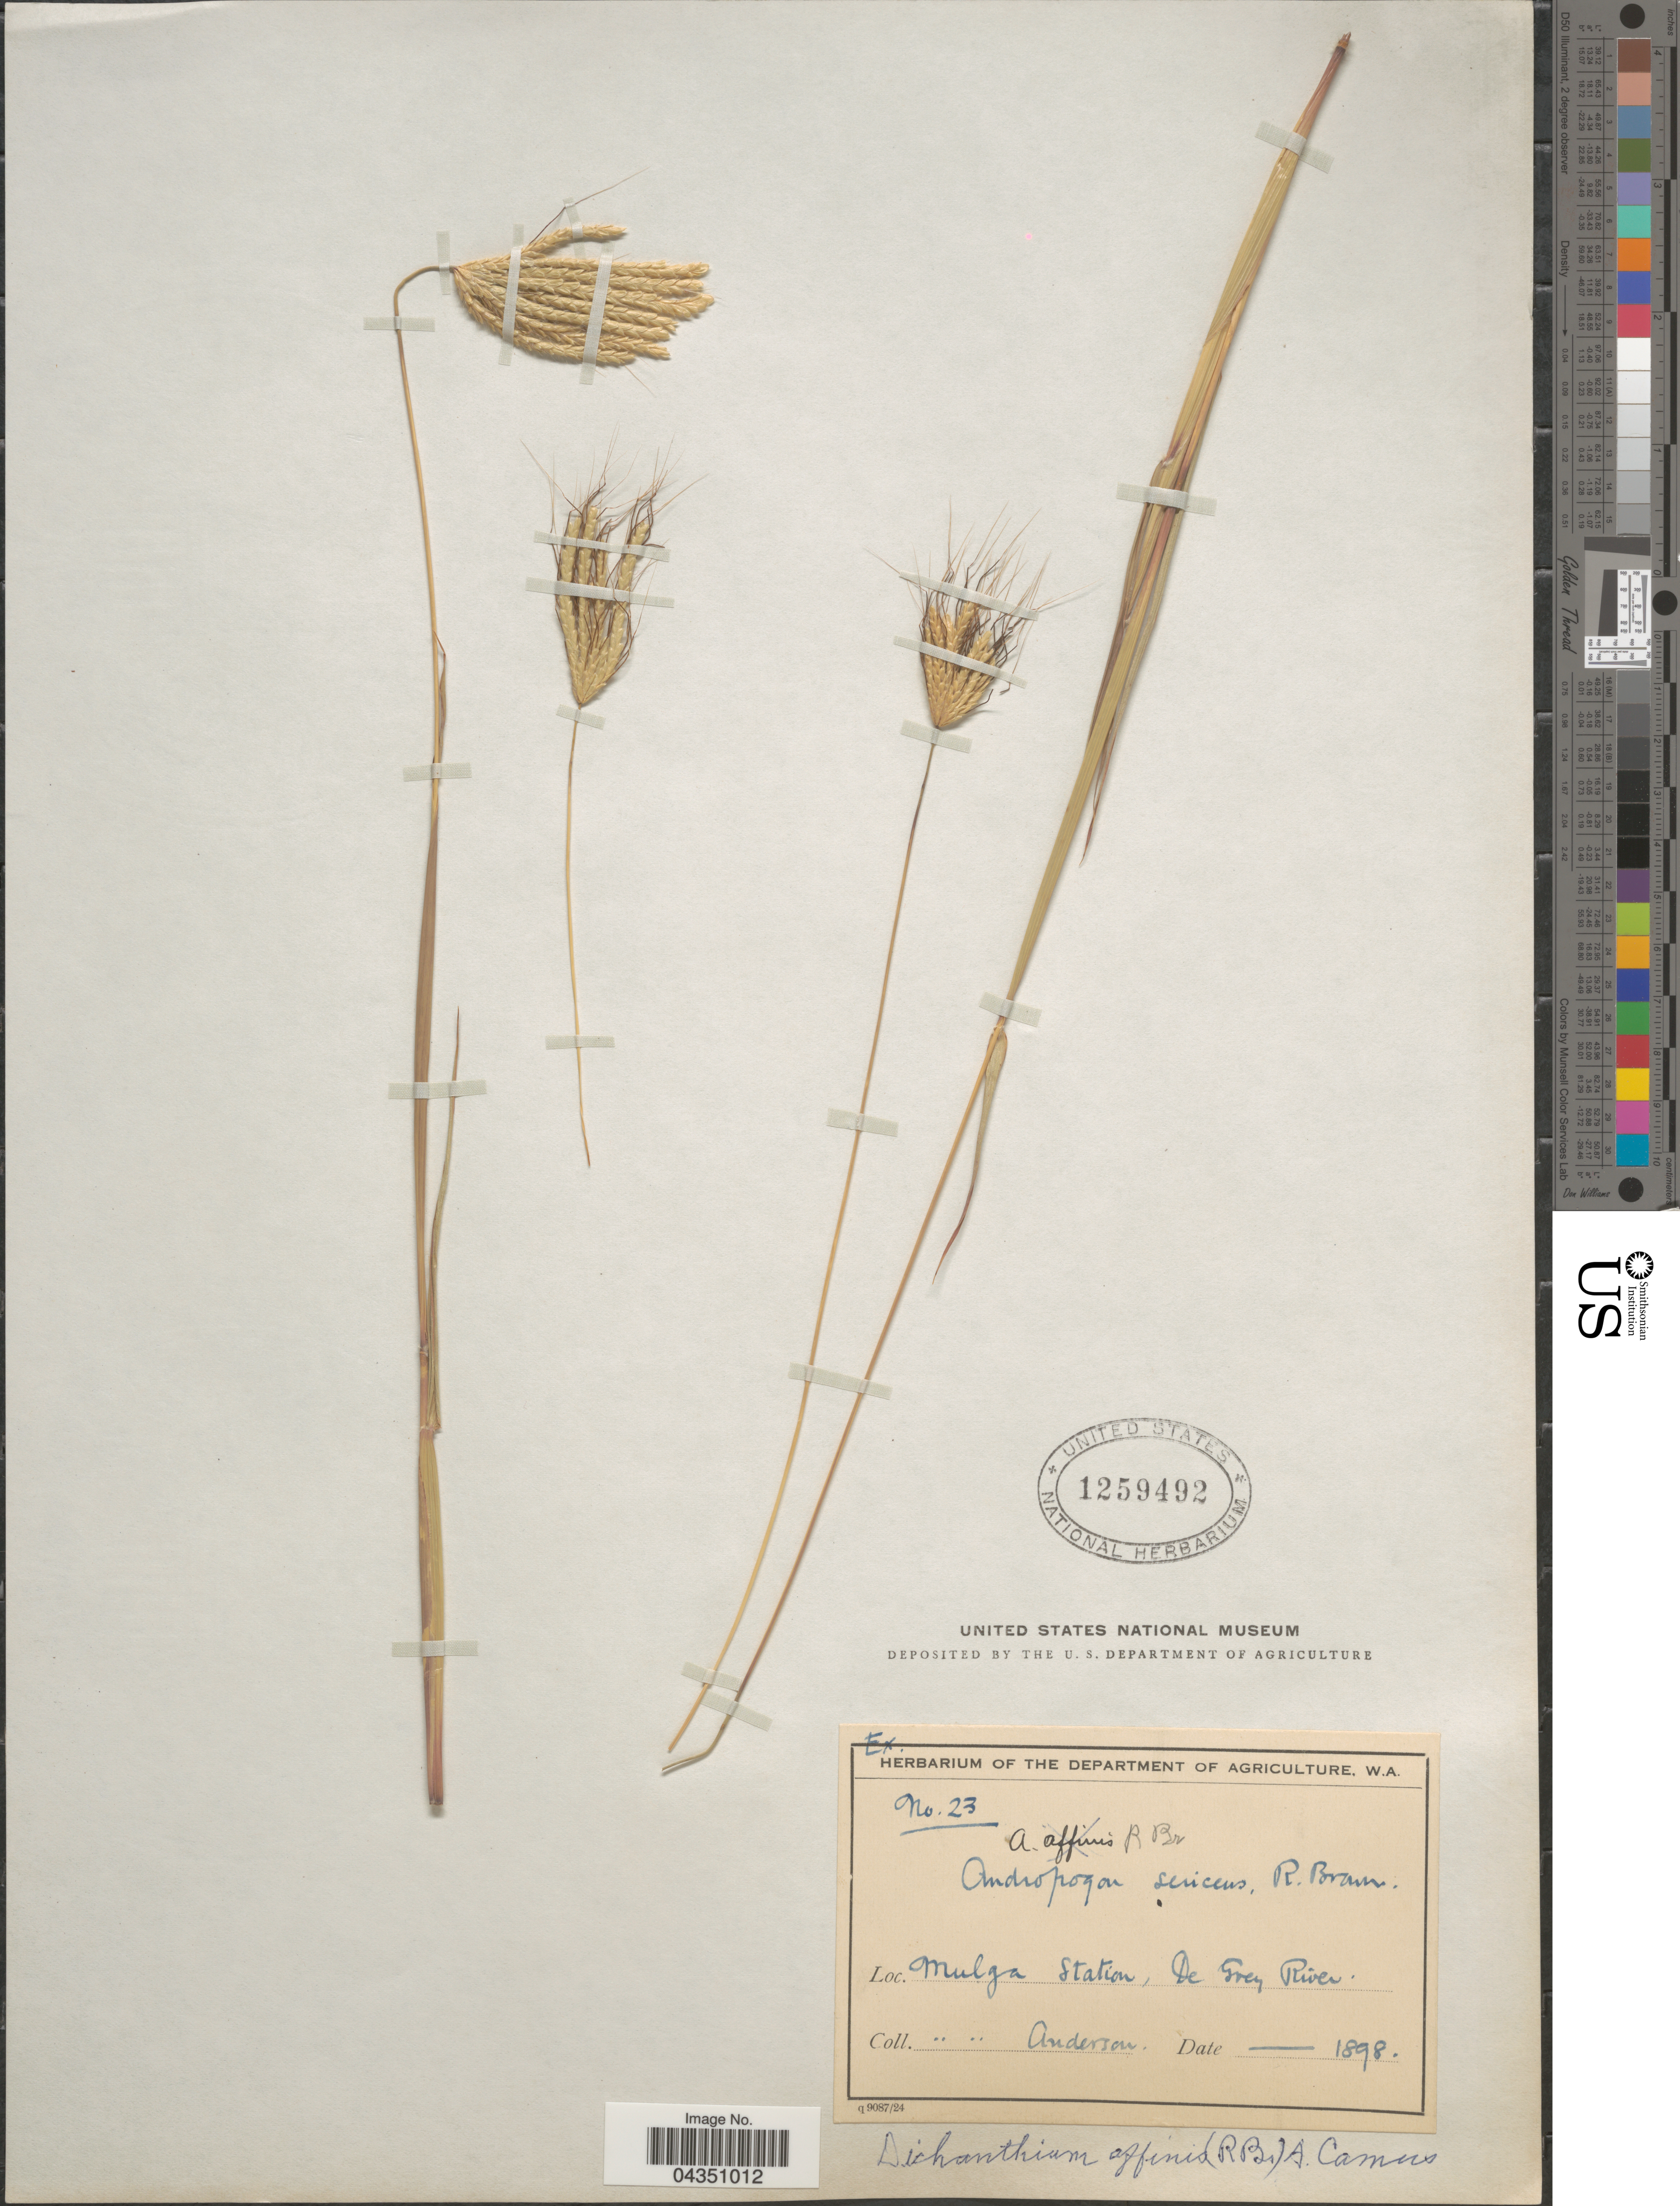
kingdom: Plantae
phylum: Tracheophyta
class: Liliopsida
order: Poales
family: Poaceae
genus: Dichanthium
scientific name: Dichanthium affine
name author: (R. Br.) A. Camus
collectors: -. Anderson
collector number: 23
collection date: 1898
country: Australia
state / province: Western Australia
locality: Mulga Station, De Grey River.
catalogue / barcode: US 1259492